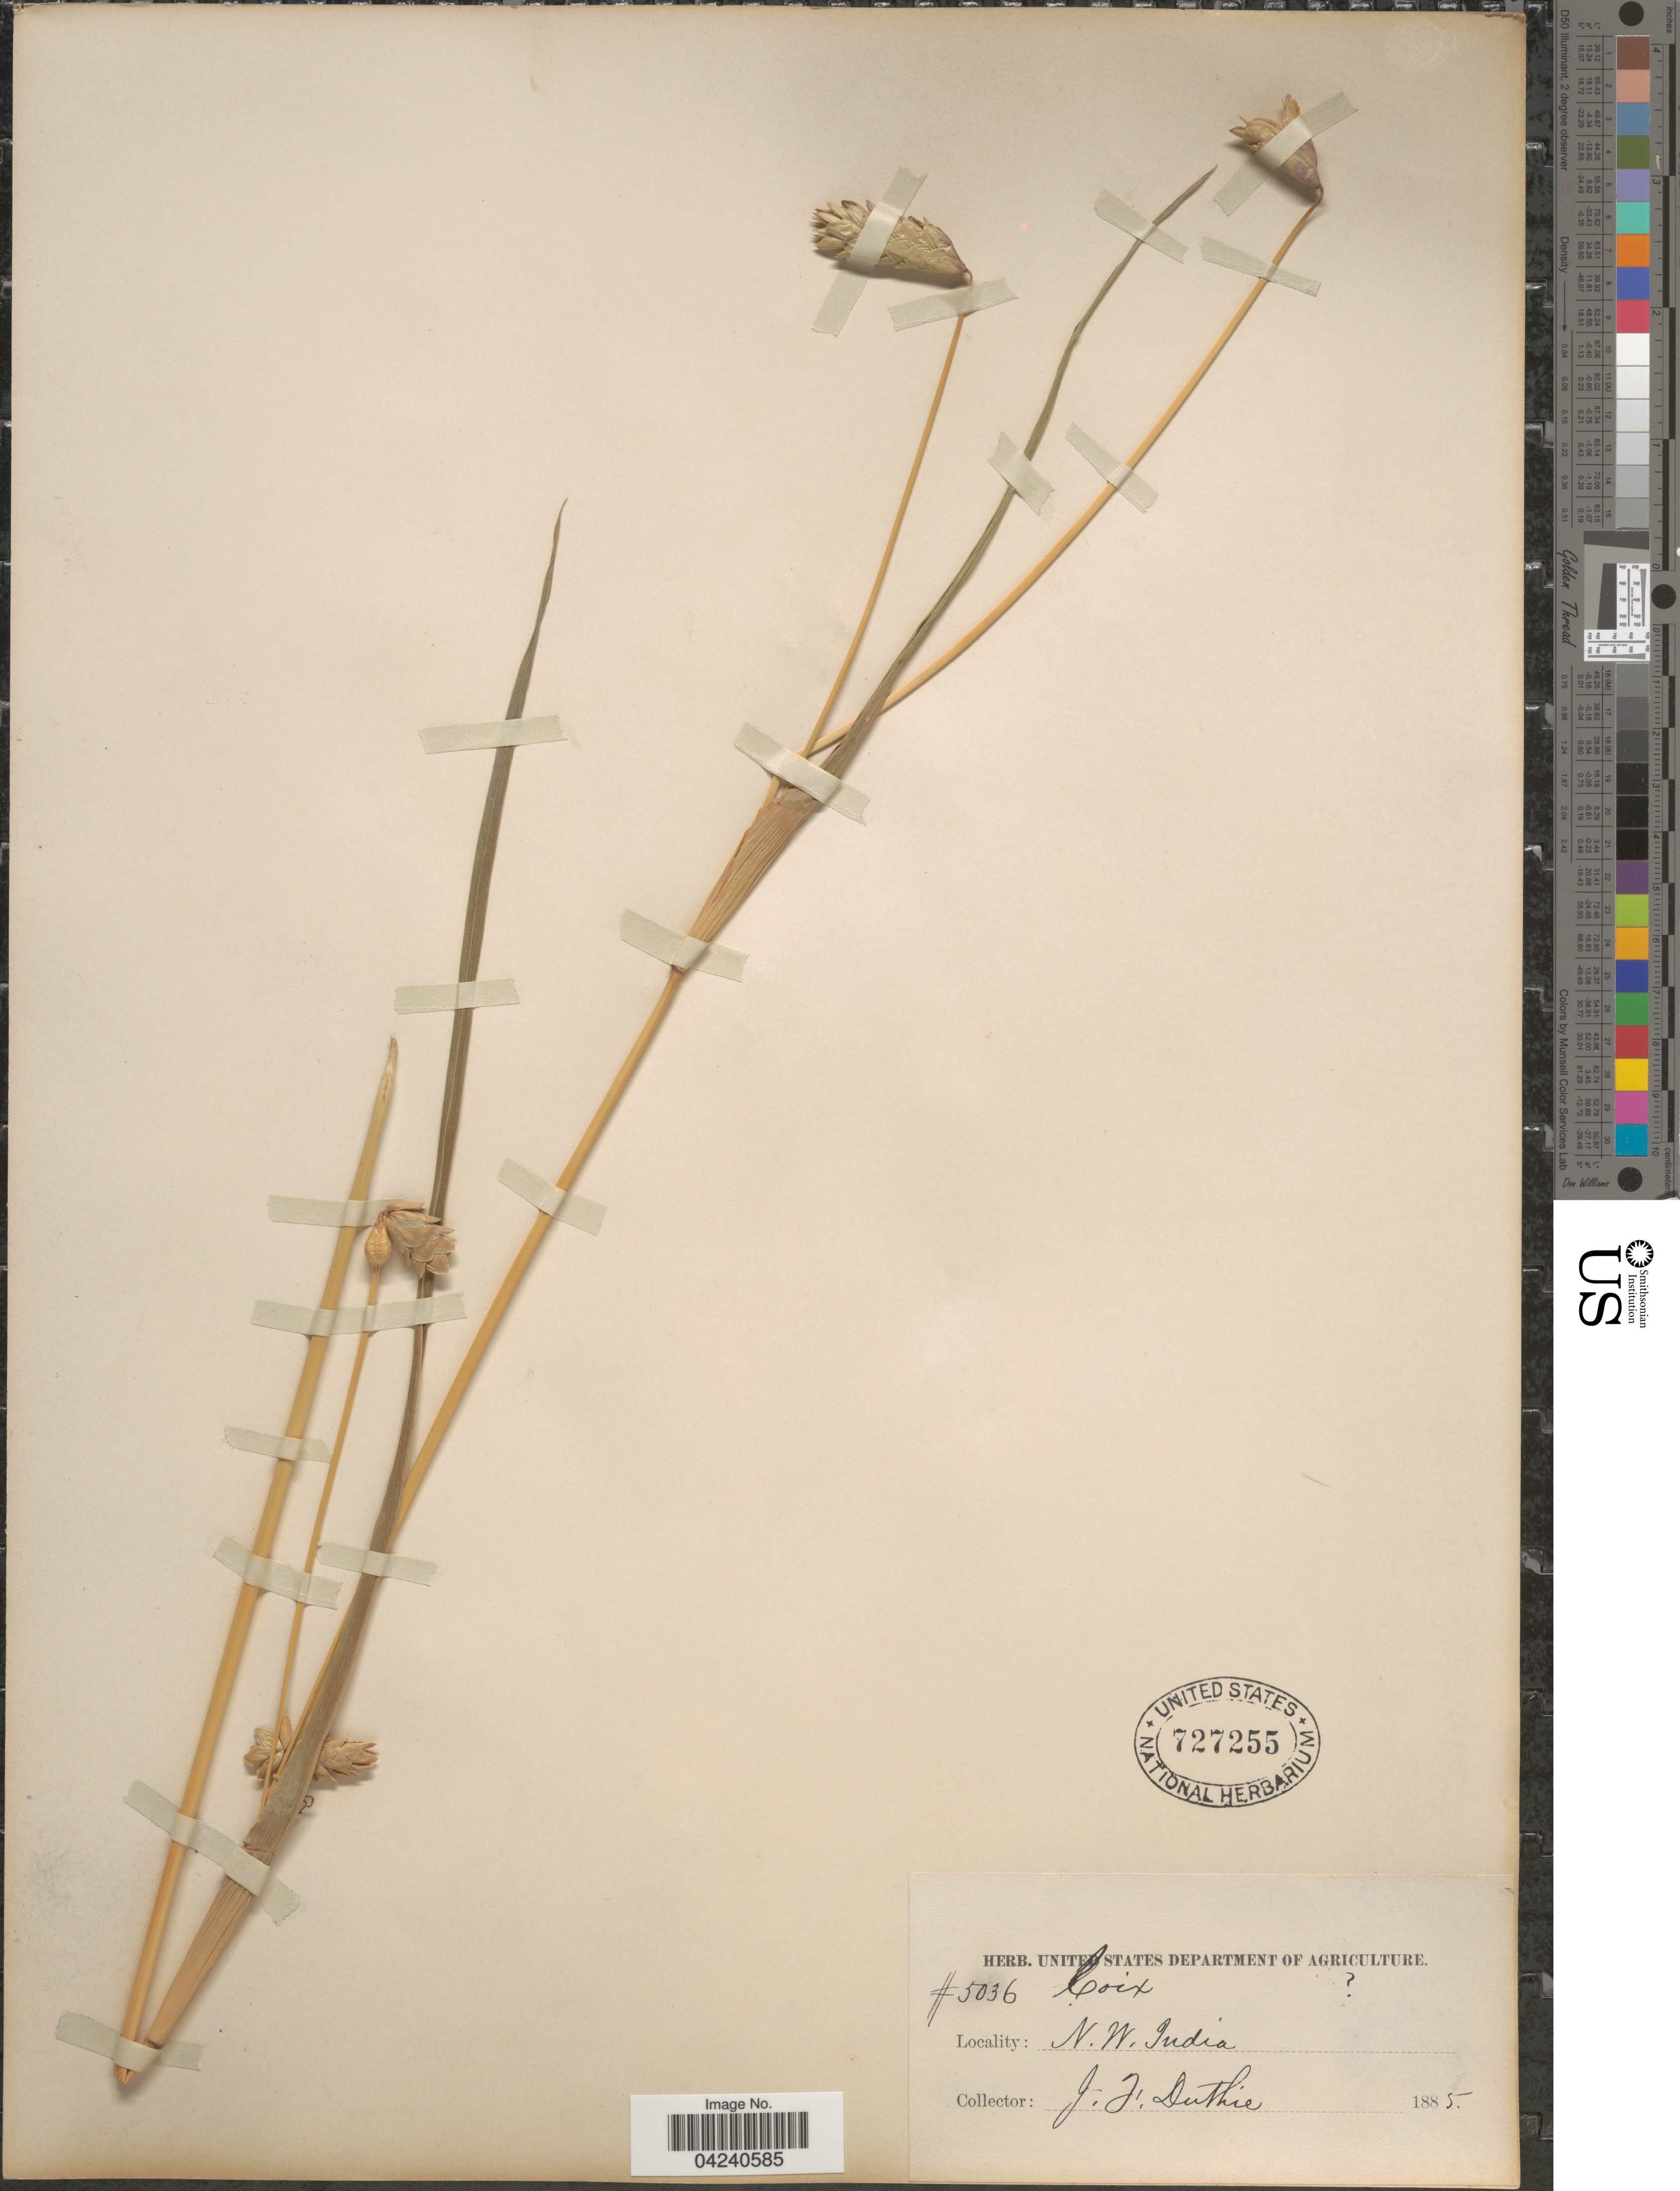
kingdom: Plantae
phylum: Tracheophyta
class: Liliopsida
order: Poales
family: Poaceae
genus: Coix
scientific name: Coix lacryma-jobi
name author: L.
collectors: J. F. Duthie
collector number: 5036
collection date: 1885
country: India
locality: N. W. India.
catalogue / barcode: US 727255